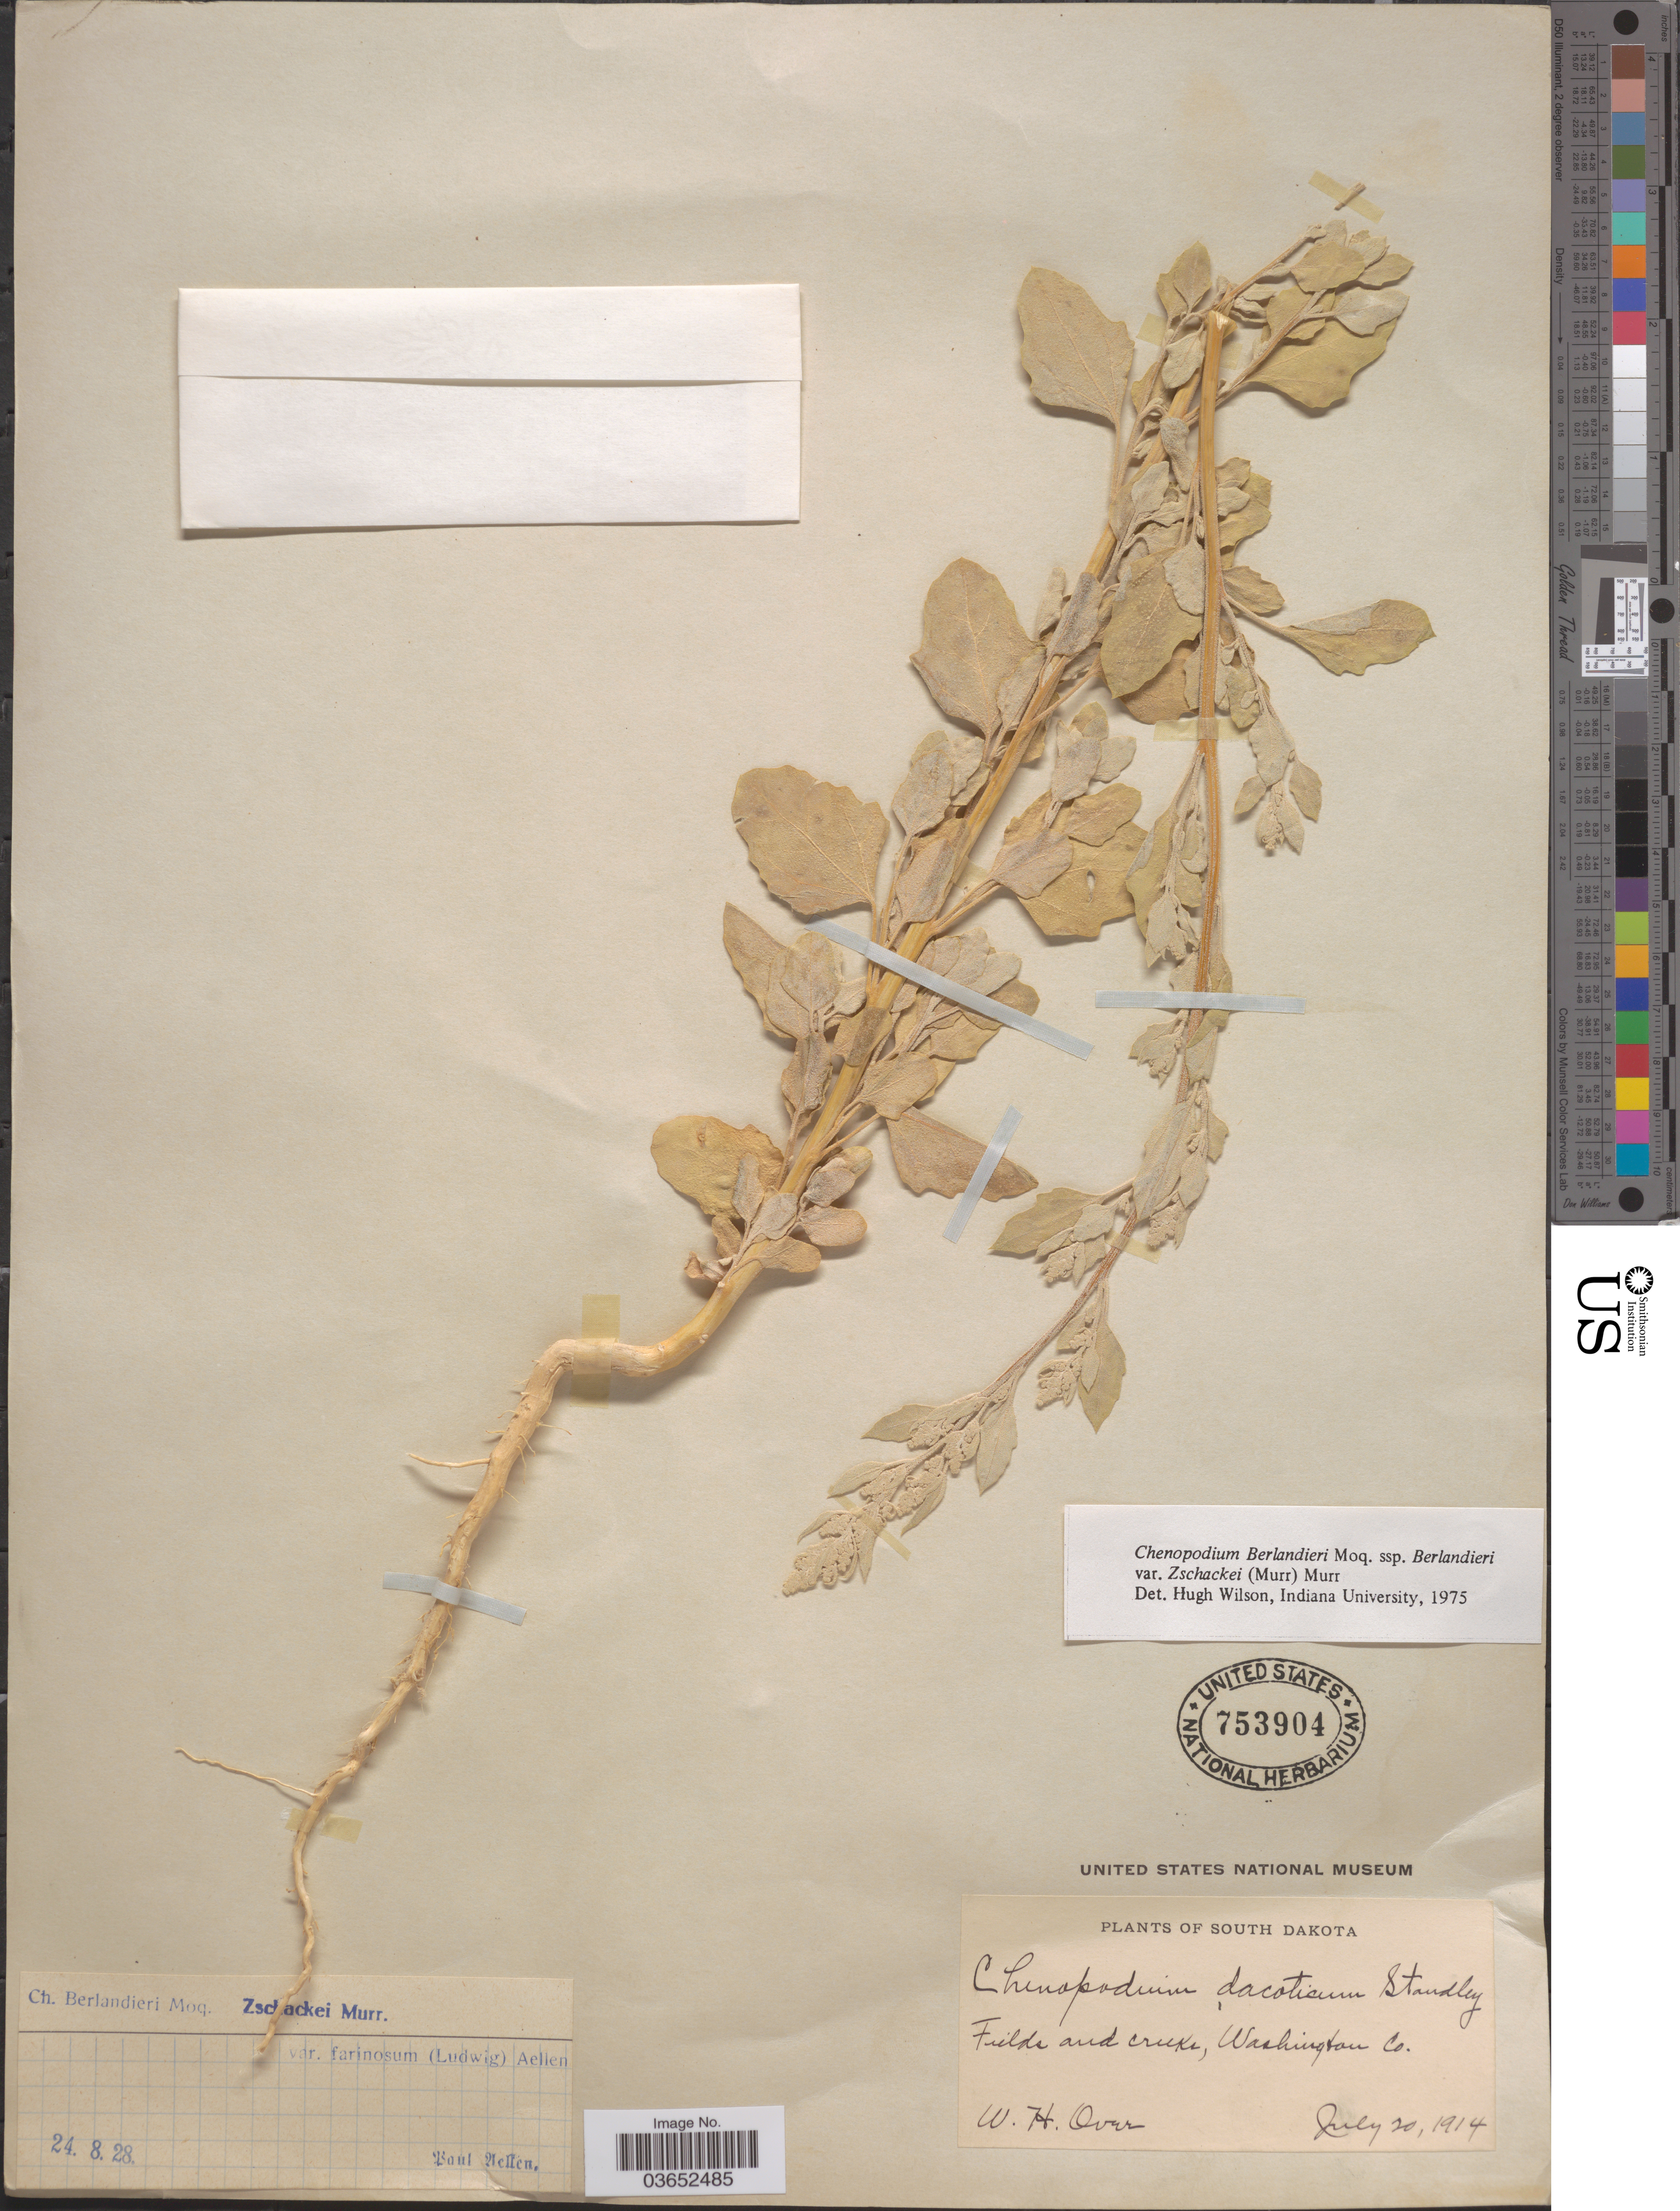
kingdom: Plantae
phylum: Tracheophyta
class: Magnoliopsida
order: Caryophyllales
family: Amaranthaceae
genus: Chenopodium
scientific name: Chenopodium berlandieri var. zschackei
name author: (Murr.) Murr.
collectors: W. Over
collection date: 1914-07-20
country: United States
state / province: South Dakota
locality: Fields and creeks, Washington Co.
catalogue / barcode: US 753904